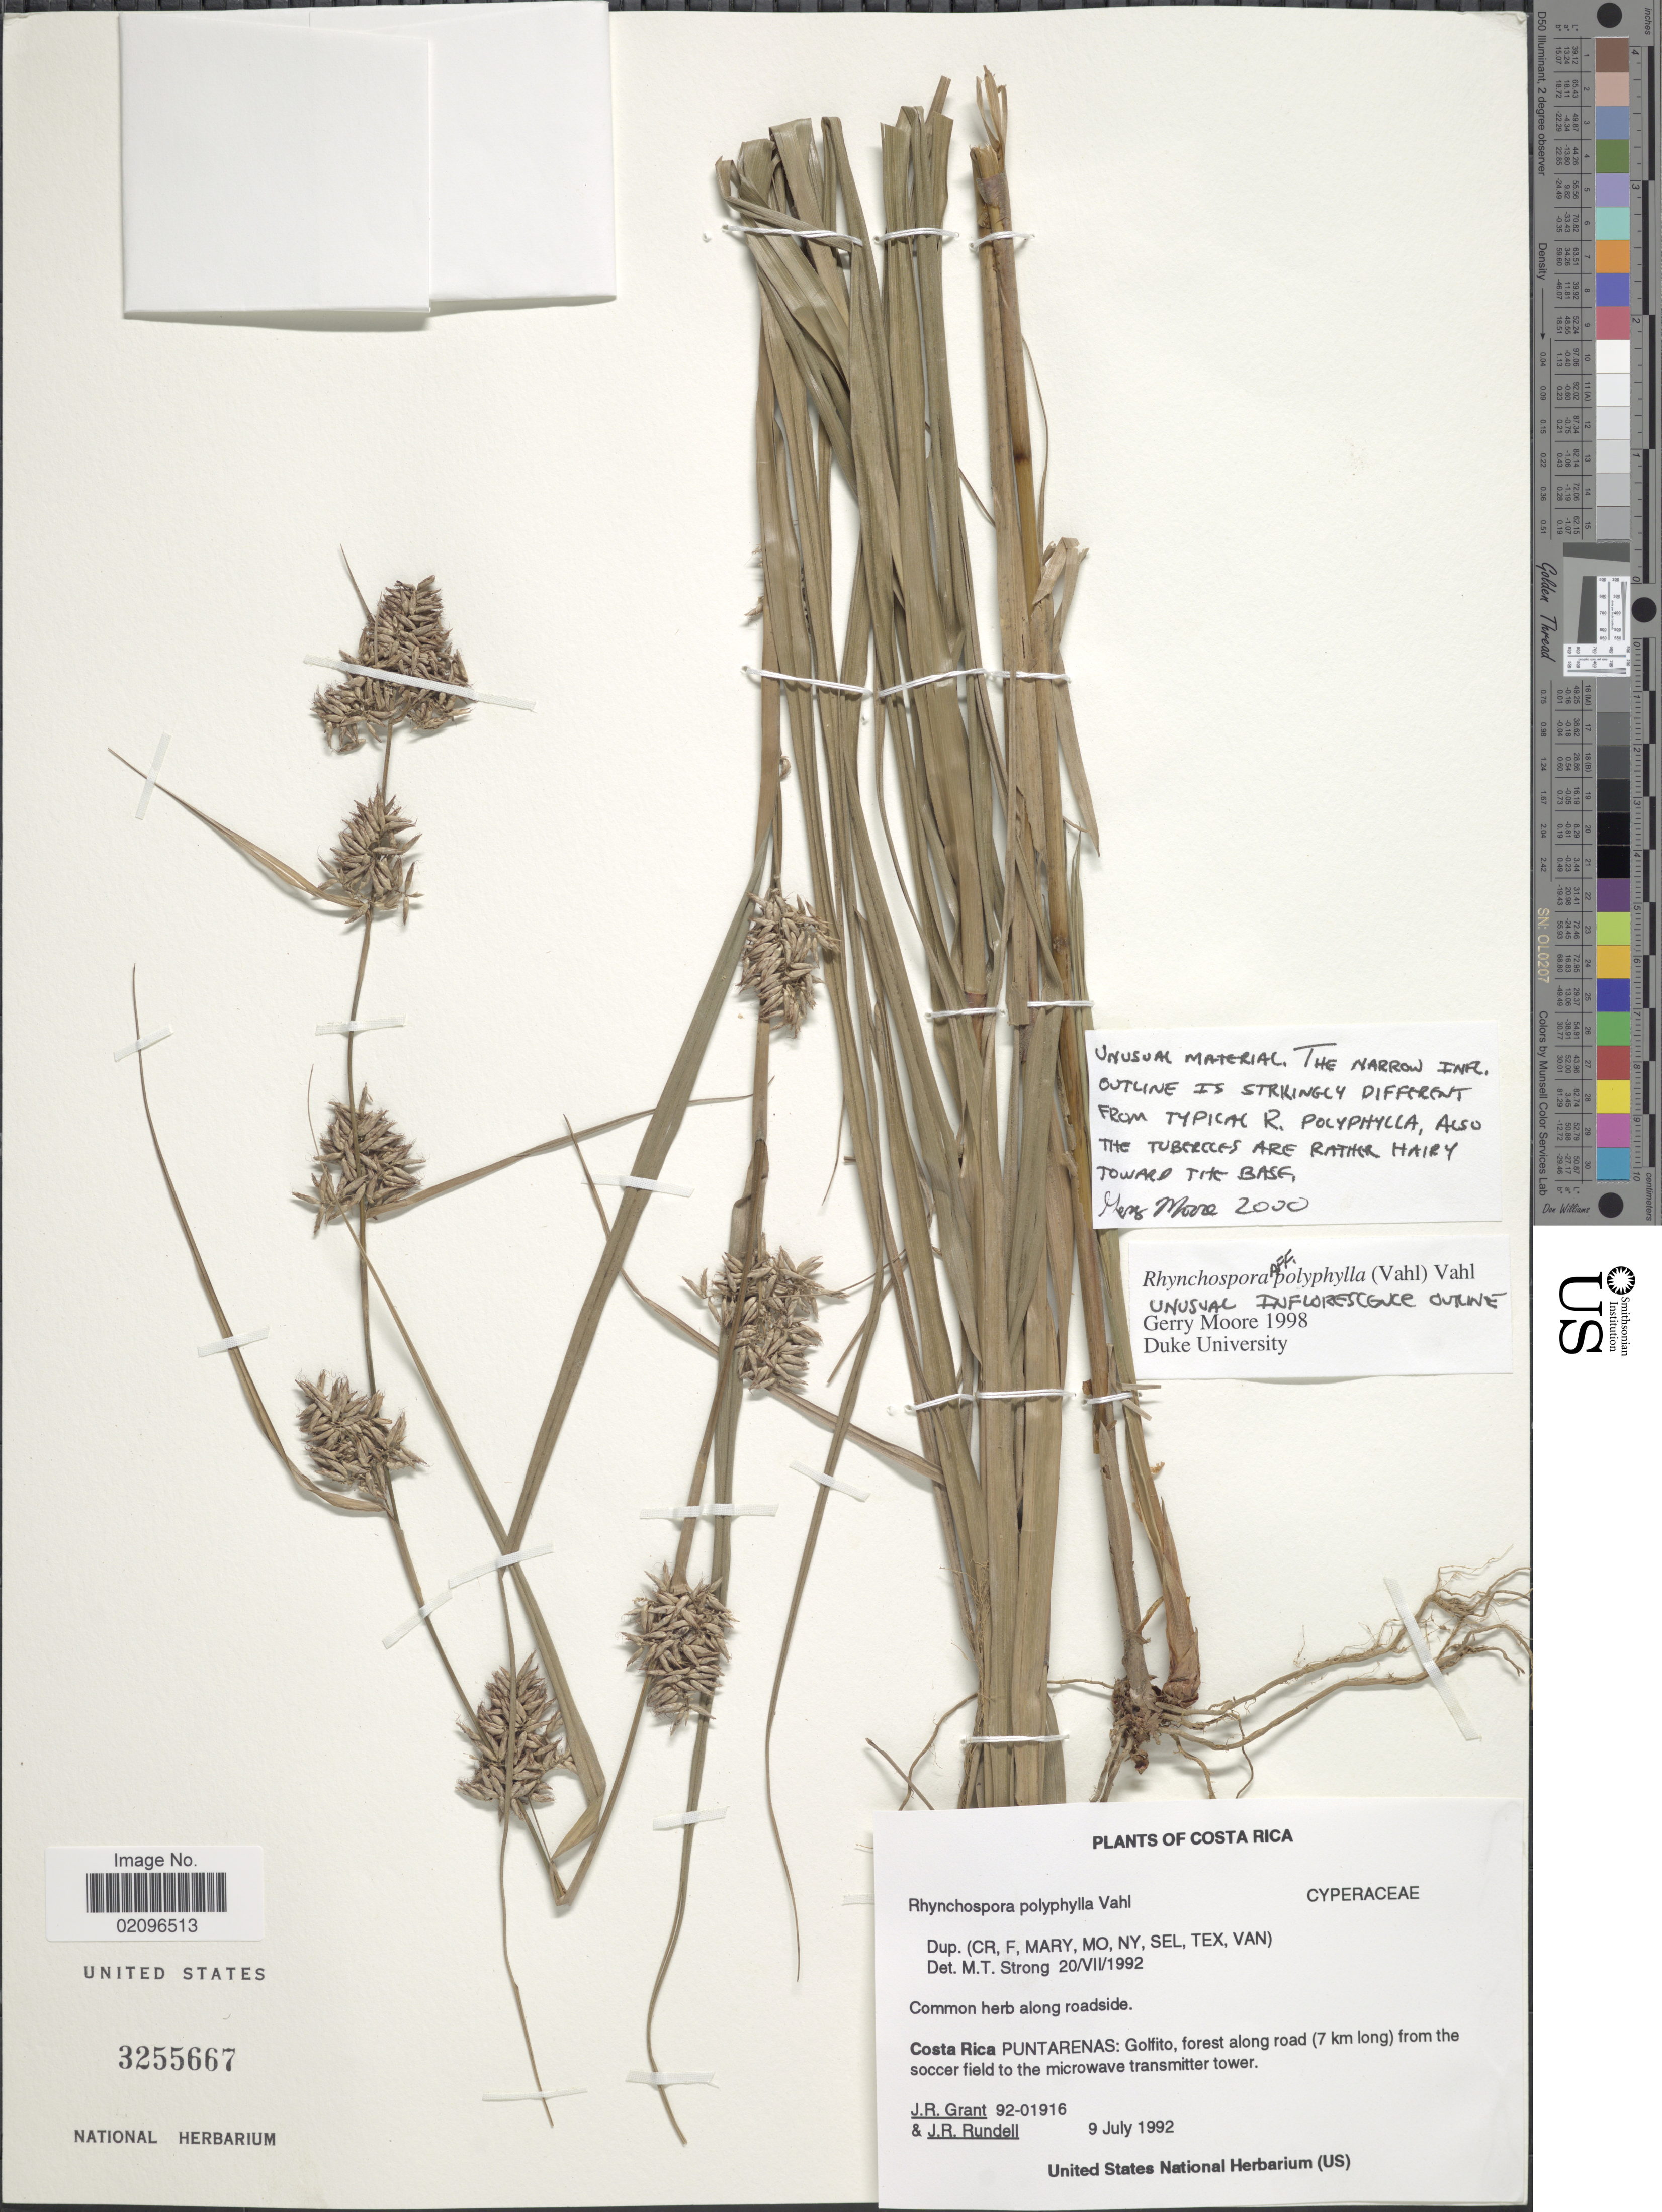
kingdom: Plantae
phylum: Tracheophyta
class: Liliopsida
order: Poales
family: Cyperaceae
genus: Rhynchospora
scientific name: Rhynchospora polyphylla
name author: (Vahl) Vahl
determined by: Moore, G.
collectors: J. Grant & J. R. Rundell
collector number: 92-01916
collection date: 1992-07-09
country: Costa Rica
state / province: Puntarenas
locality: Costa Rica. Puntarenas: Golfito, forest along road (7 km long) from the soccer field to the microwave transmitter tower.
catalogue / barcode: US 3255667